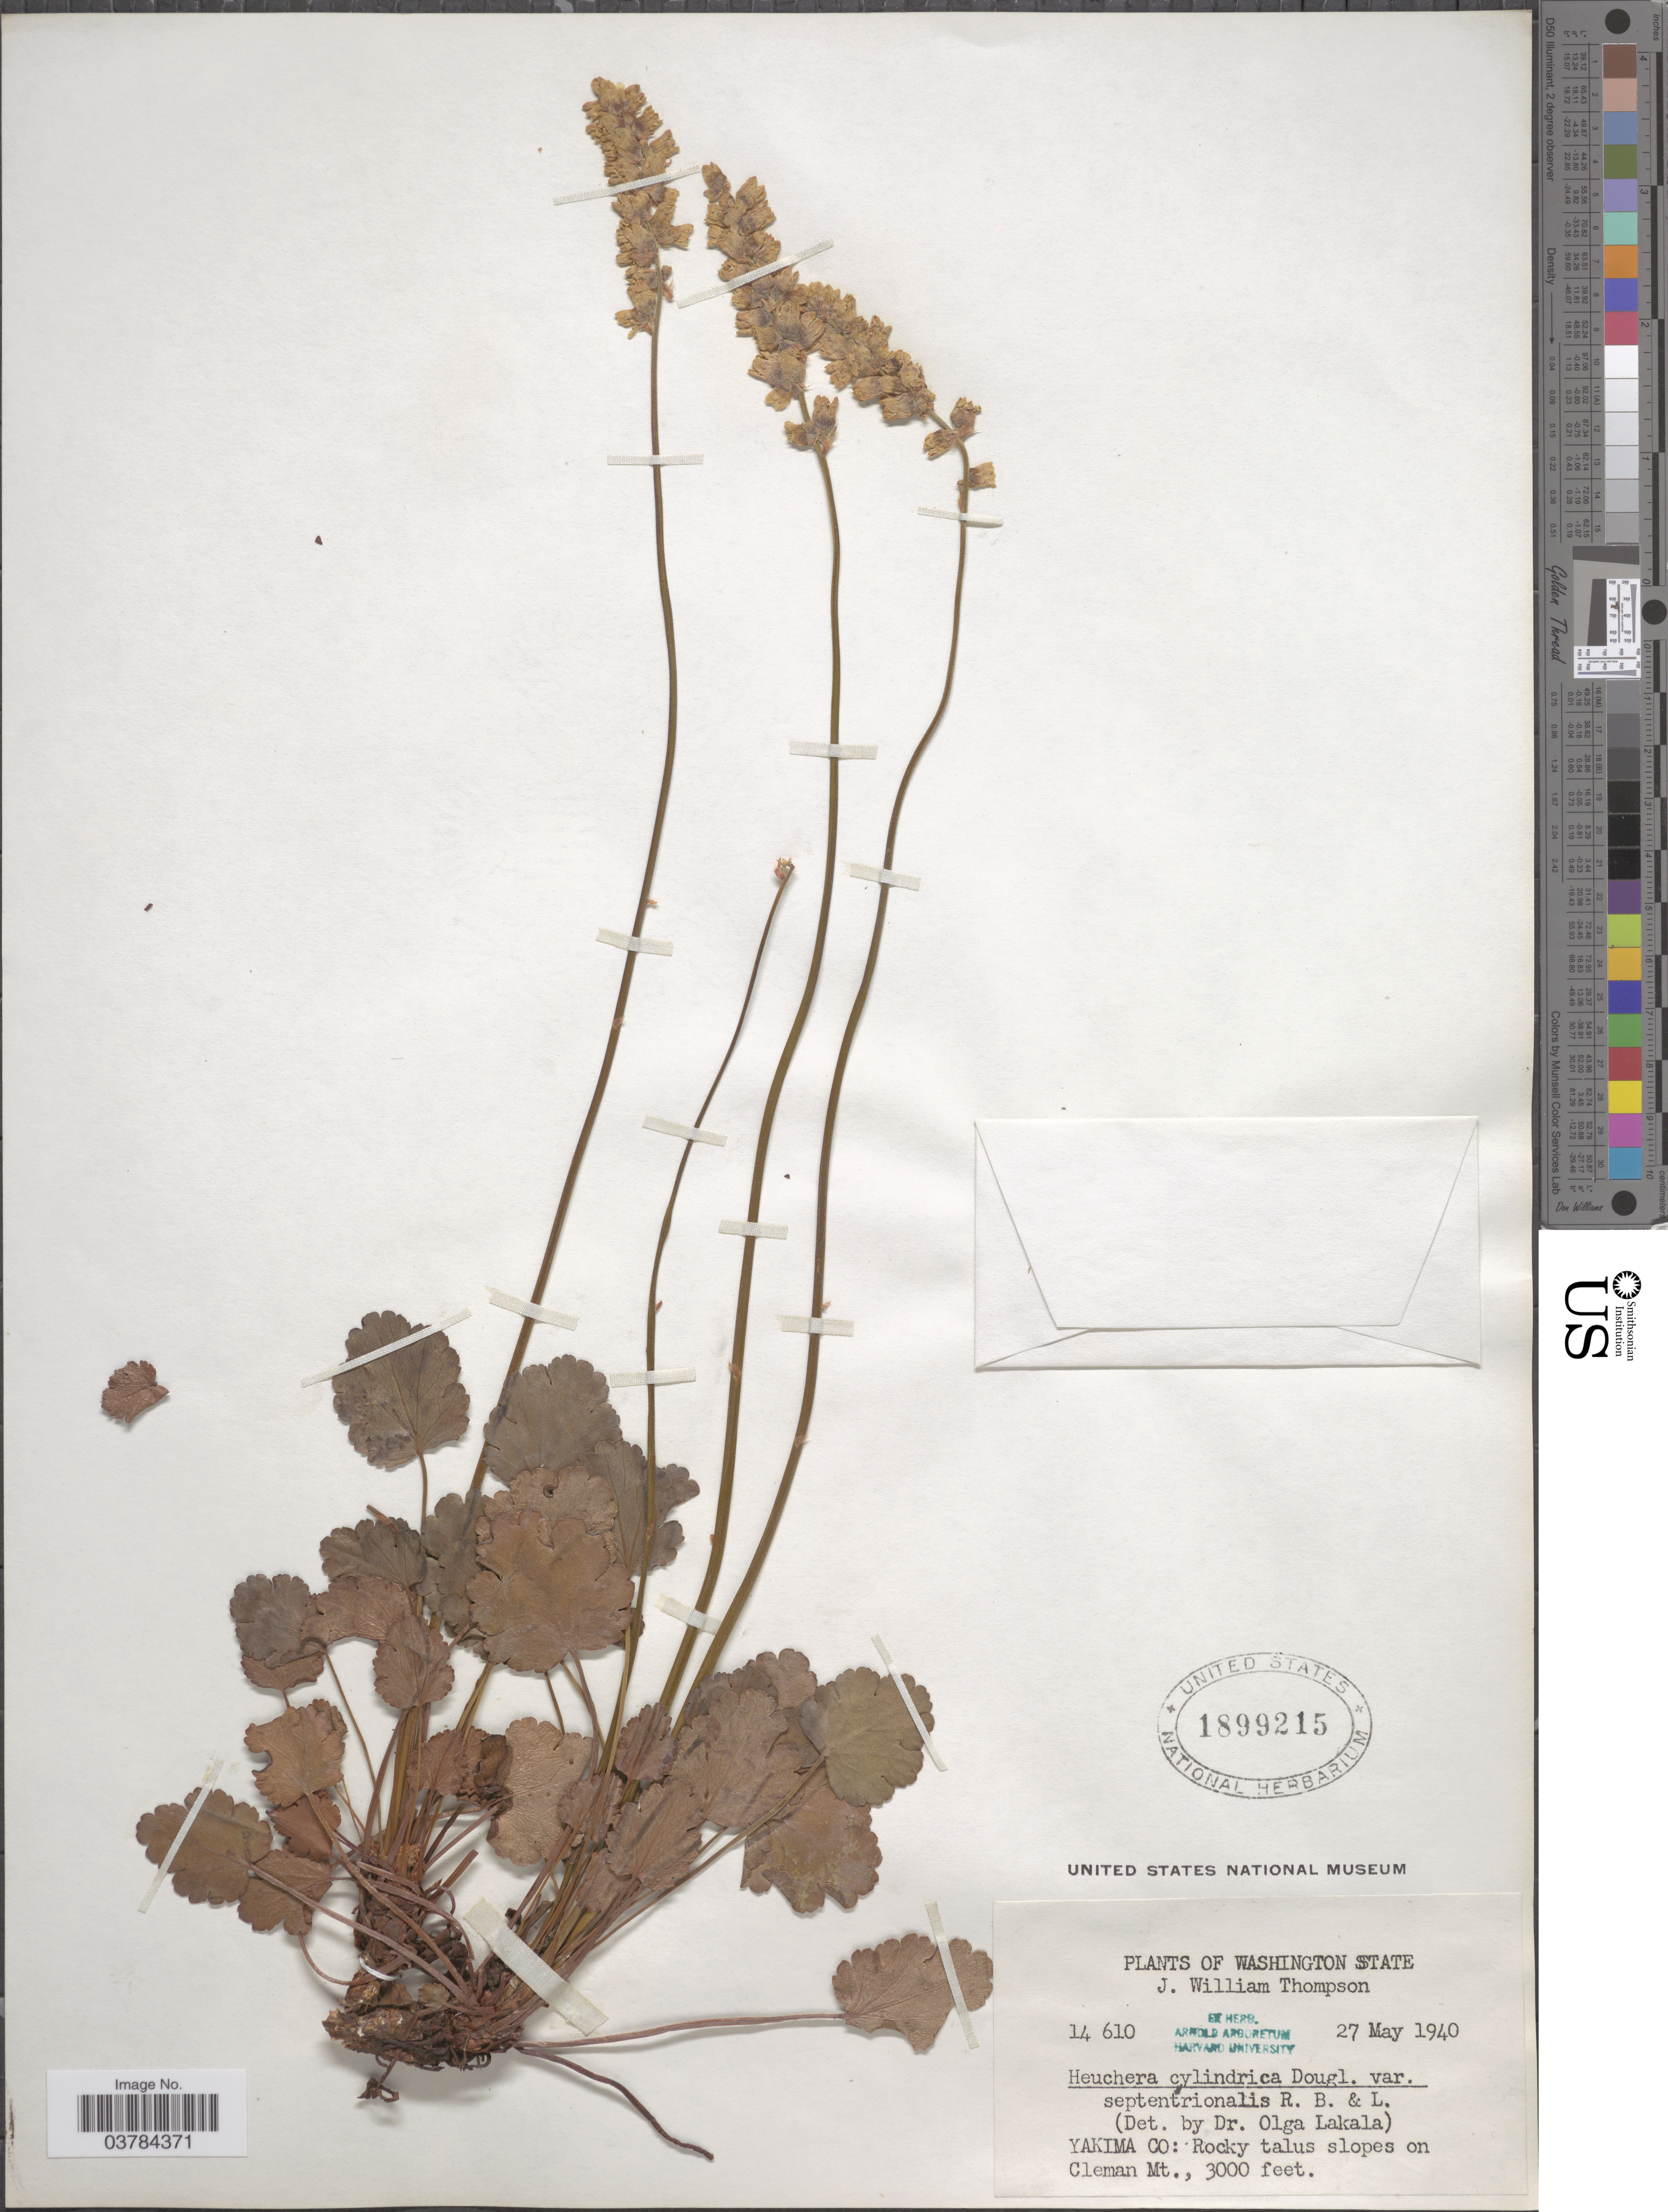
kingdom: Plantae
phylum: Tracheophyta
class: Magnoliopsida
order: Saxifragales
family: Saxifragaceae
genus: Heuchera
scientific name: Heuchera cylindrica var. septentrionalis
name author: Rosend. et al.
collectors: J. W. Thompson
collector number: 14610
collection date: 1940-05-27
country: United States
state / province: Washington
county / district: Yakima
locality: Yakima Co: Rocky talus slopes on Cleman Mt.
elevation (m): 914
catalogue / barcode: US 1899215